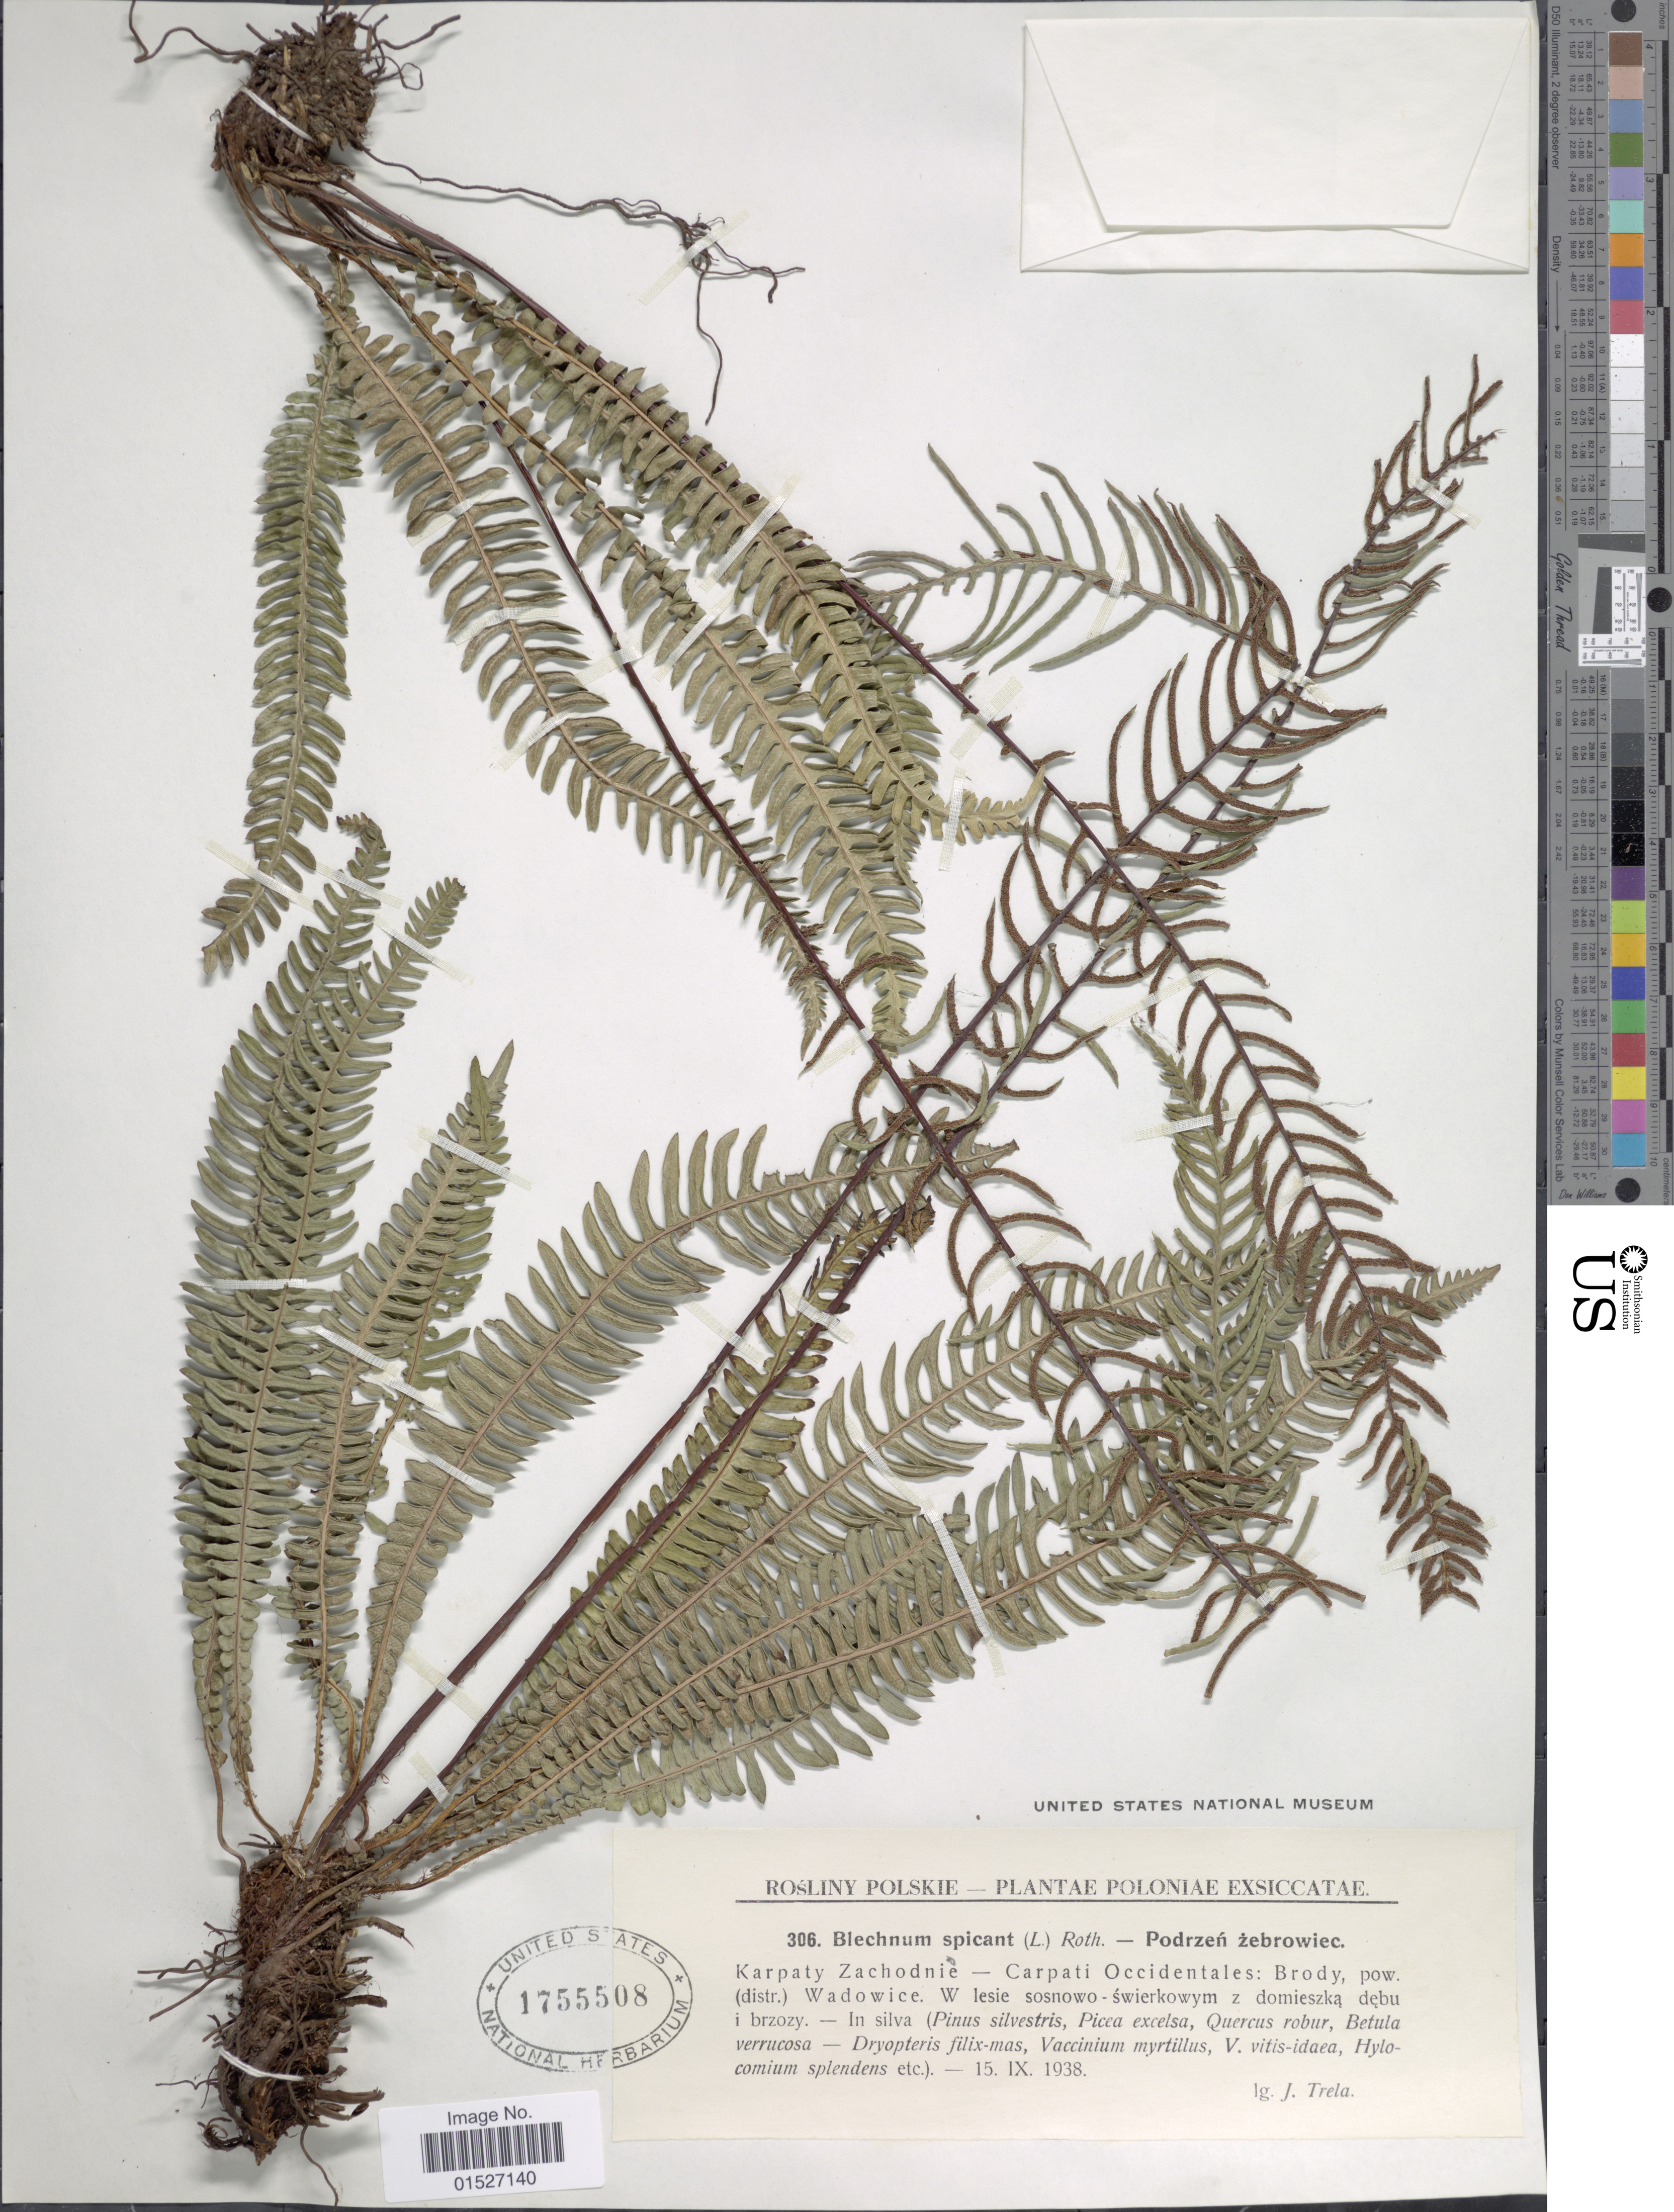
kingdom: Plantae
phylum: Tracheophyta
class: Polypodiopsida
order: Polypodiales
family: Blechnaceae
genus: Blechnum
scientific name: Blechnum spicant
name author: (L.) Sm.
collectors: J. Trela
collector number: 306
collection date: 1938-09-15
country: Poland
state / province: Zachodniopomorskie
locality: Karpaty Zachodnie- Carpati Occidentales: Brody, pow (distr) Wadowice.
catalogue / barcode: US 1755508